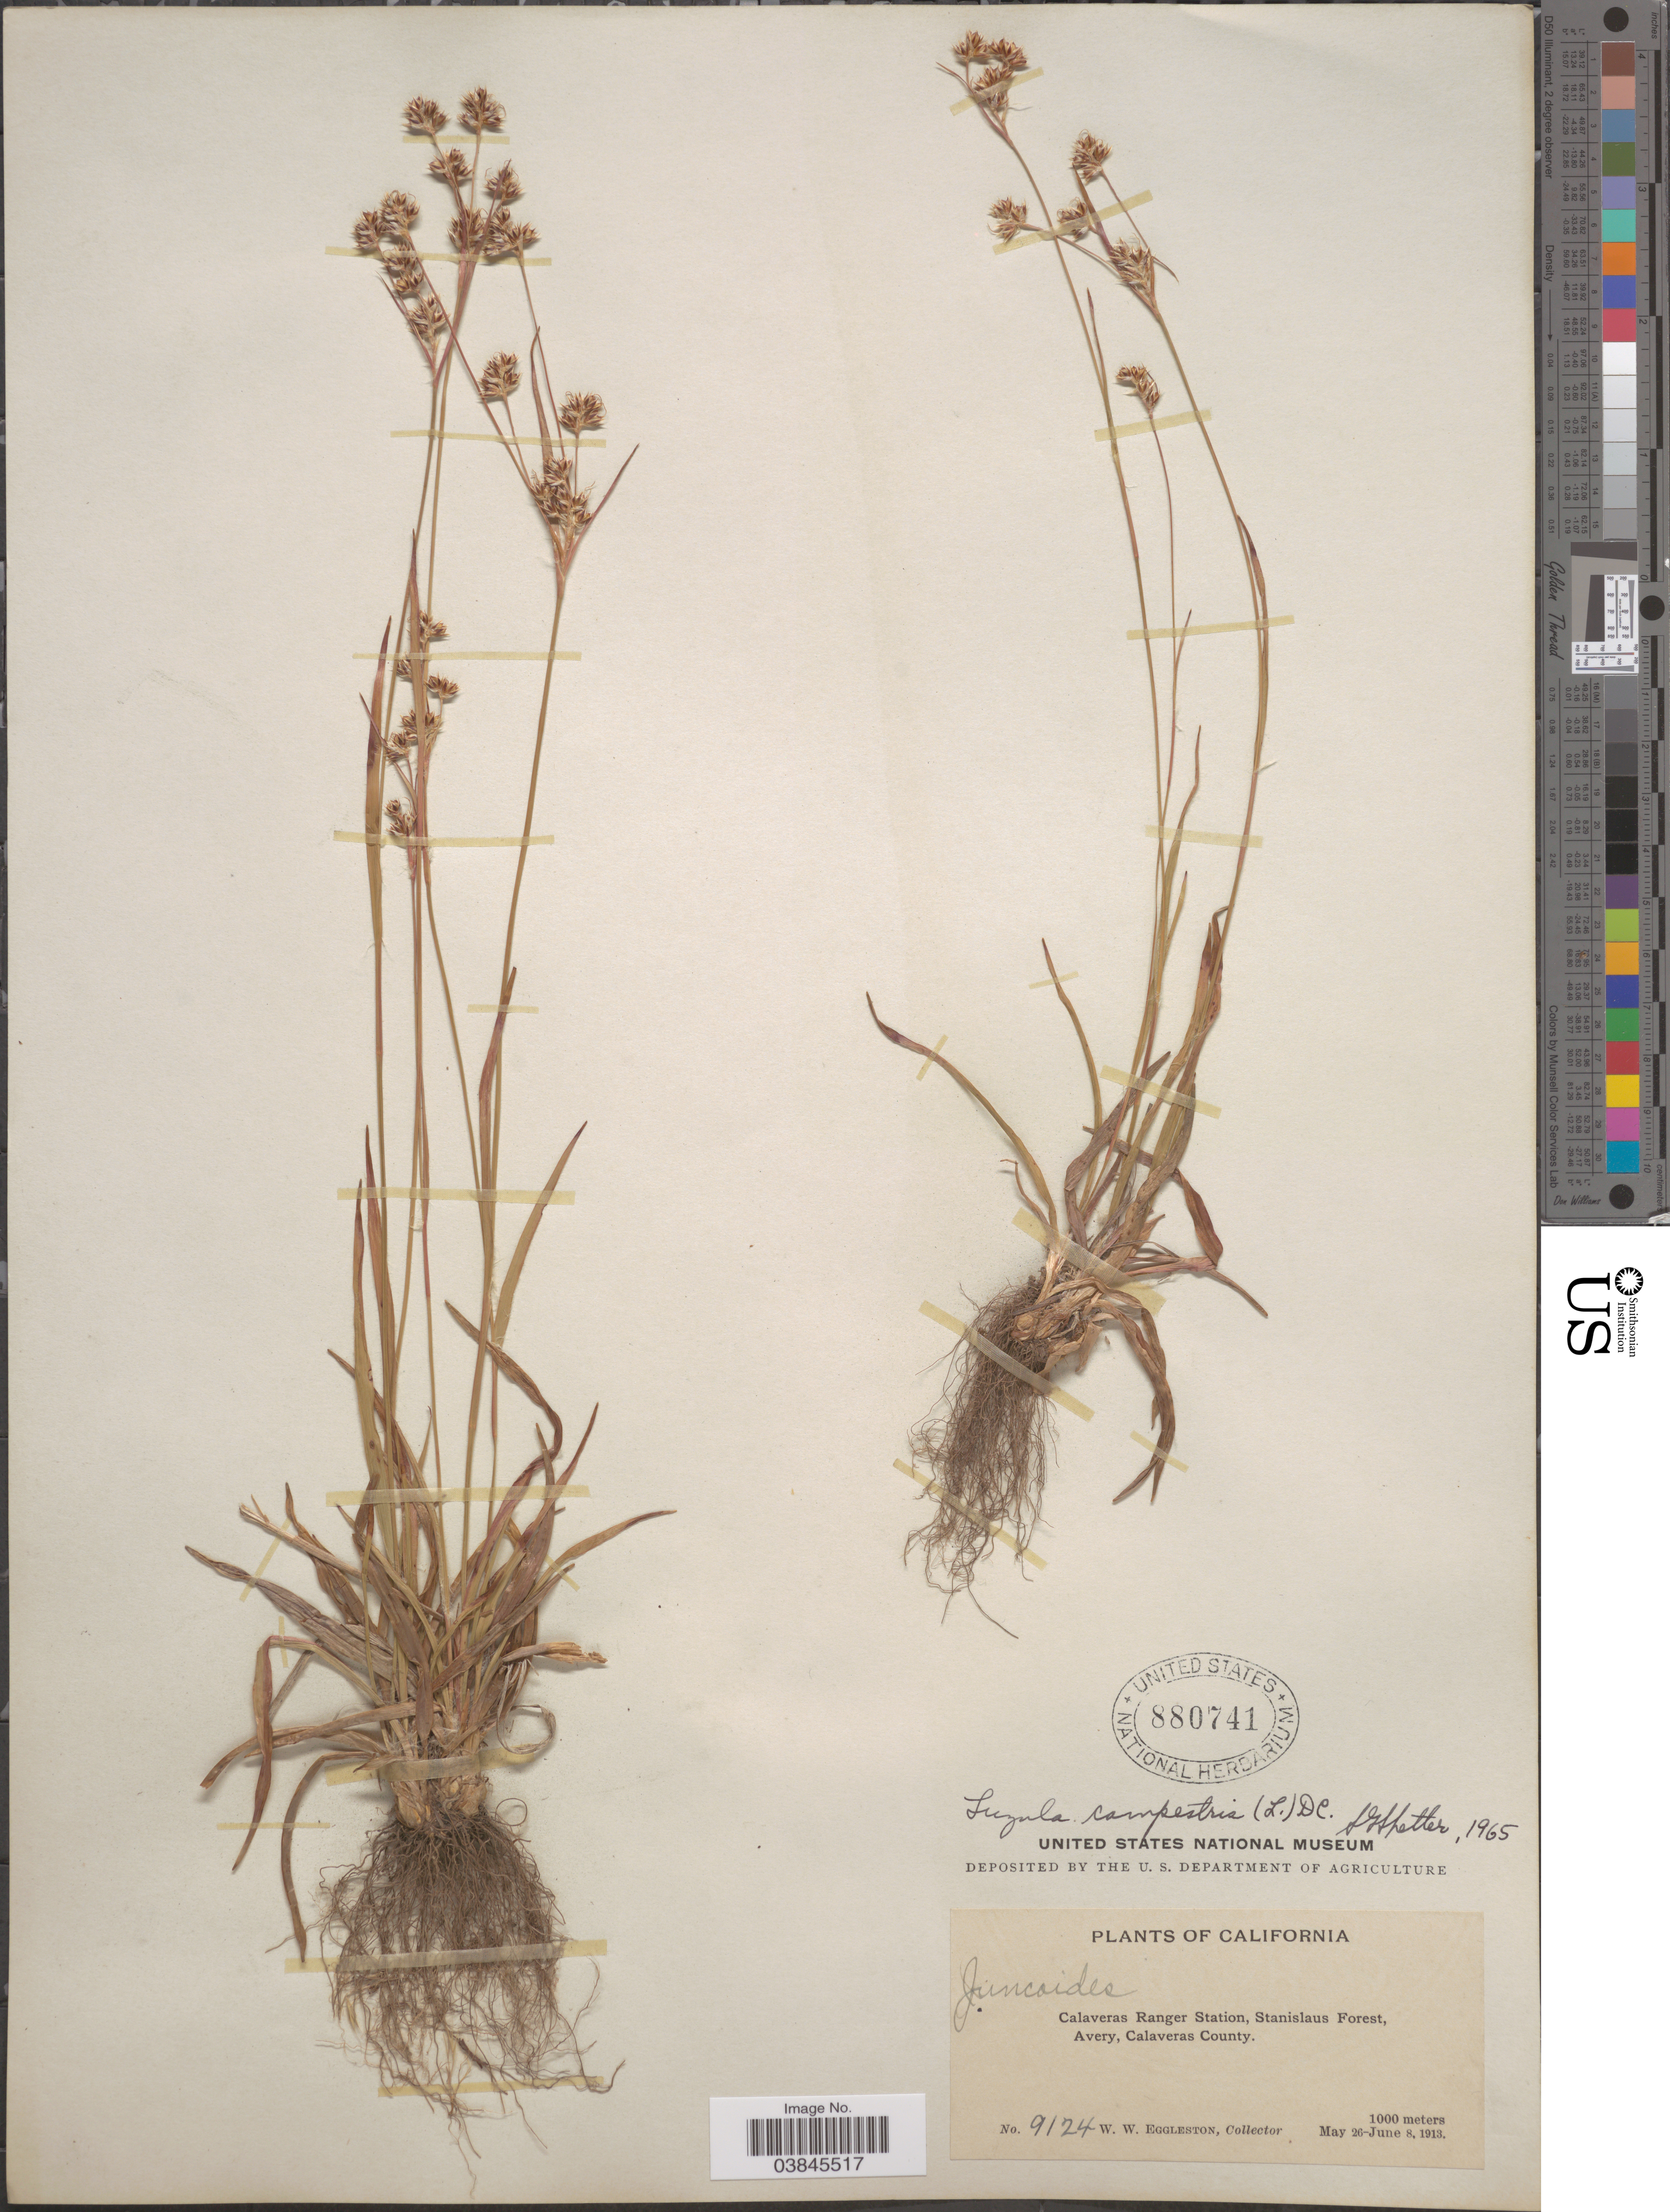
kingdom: Plantae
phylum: Tracheophyta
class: Liliopsida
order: Poales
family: Juncaceae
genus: Luzula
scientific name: Luzula campestris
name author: (L.) DC.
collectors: W. W. Eggleston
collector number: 9124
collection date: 1913-05-26/1913-06-08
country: United States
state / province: California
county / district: Calaveras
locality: Calaveras Ranger Station, Stanislaus Forest, Avery, Calaveras County.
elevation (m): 1000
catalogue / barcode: US 880741